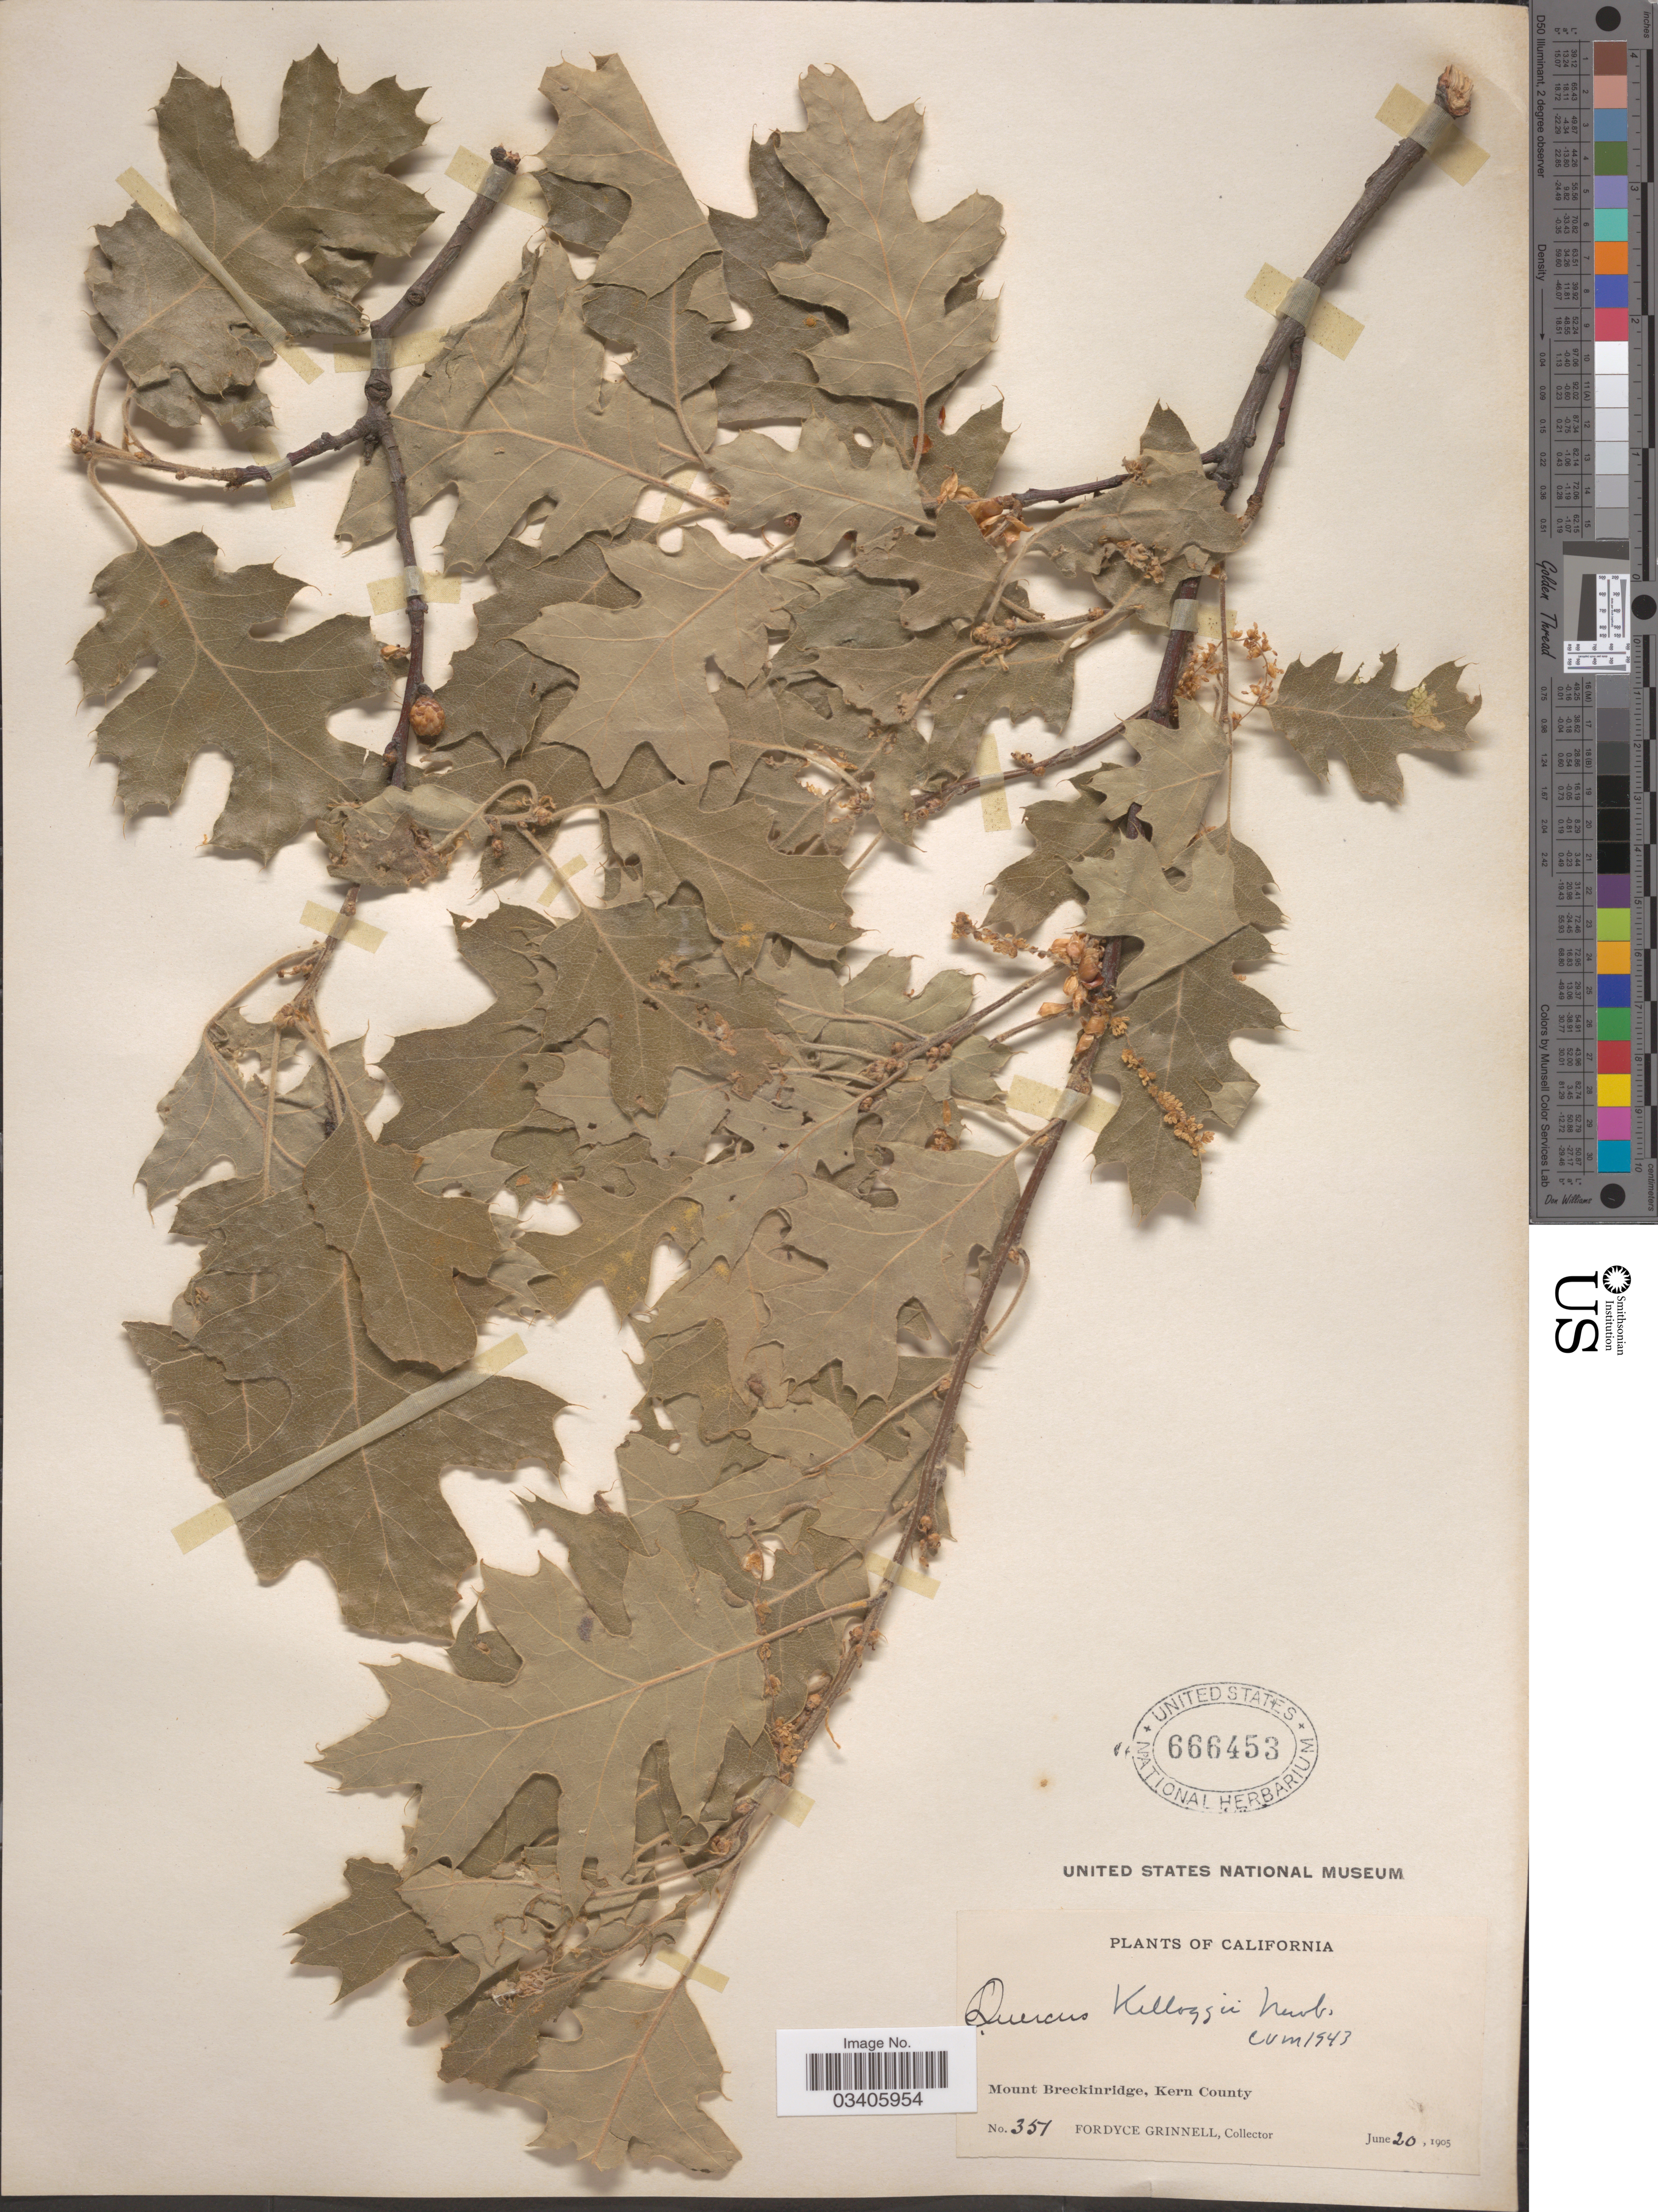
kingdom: Plantae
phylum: Tracheophyta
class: Magnoliopsida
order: Fagales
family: Fagaceae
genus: Quercus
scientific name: Quercus kelloggii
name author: Newb.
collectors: F. Grinnell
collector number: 351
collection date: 1905-06-20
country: United States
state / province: California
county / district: Kern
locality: Mount Breckinridge, Kern County.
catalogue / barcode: US 666453